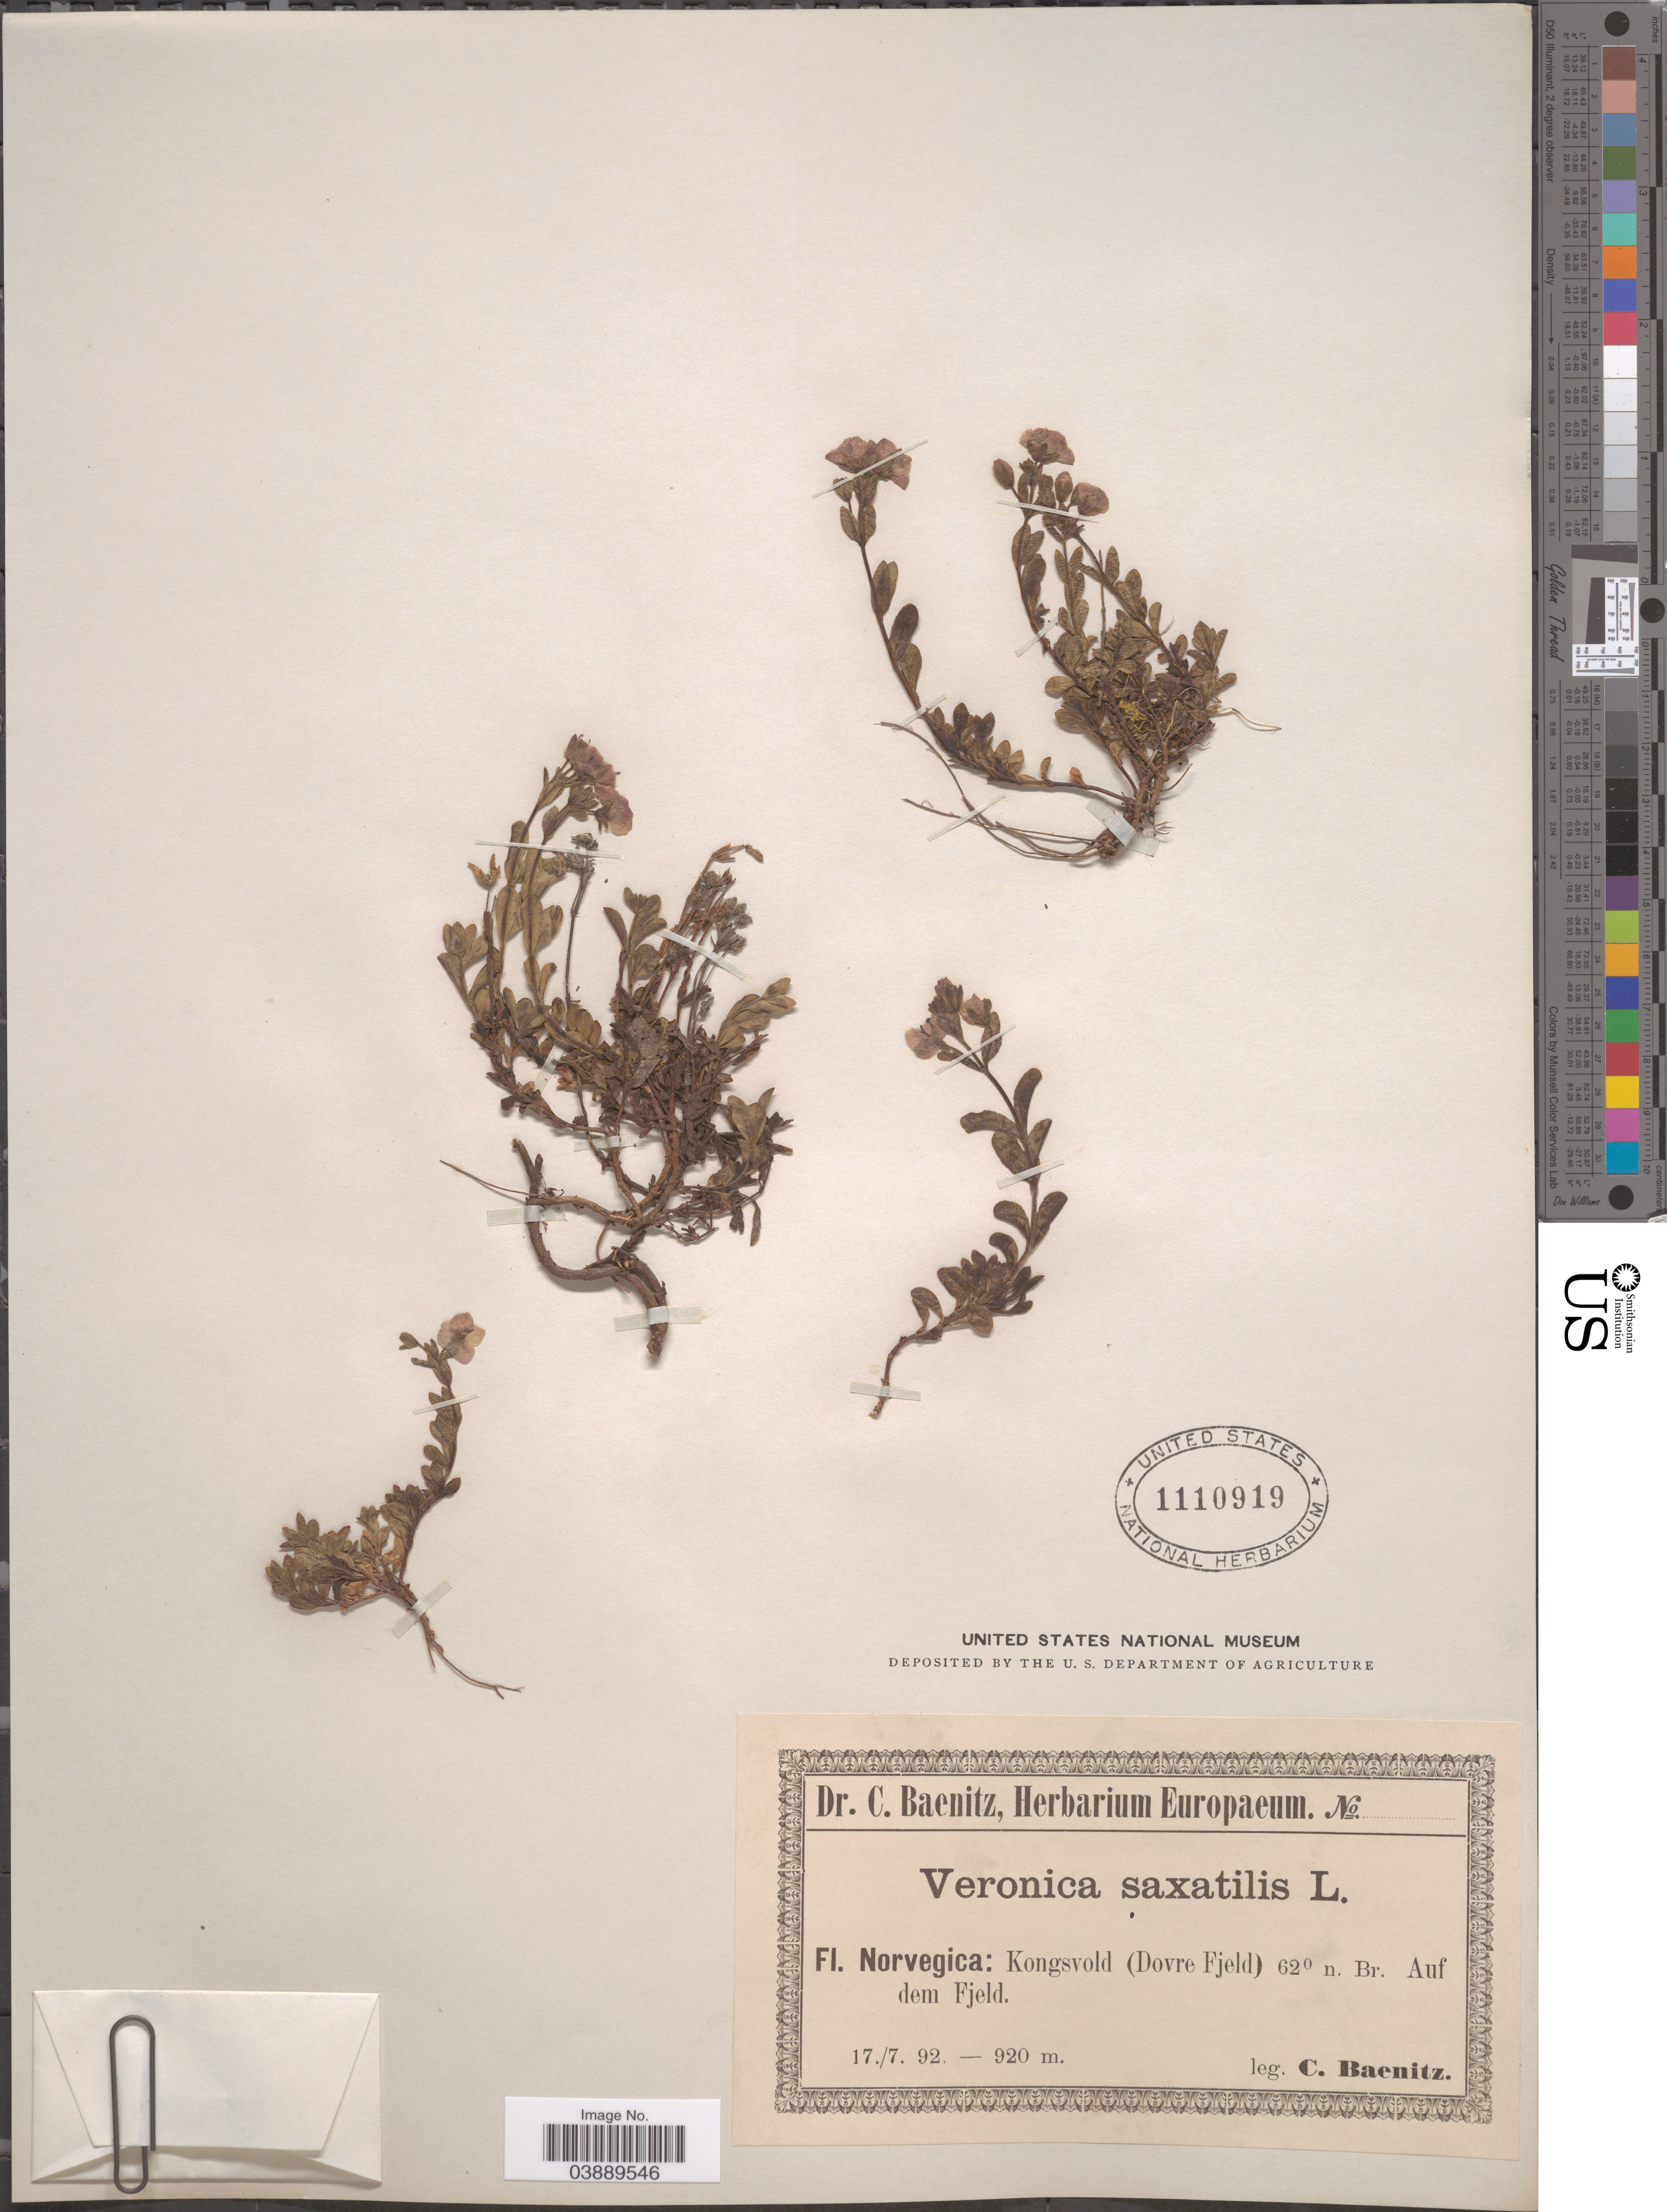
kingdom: Plantae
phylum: Tracheophyta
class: Magnoliopsida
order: Lamiales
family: Plantaginaceae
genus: Veronica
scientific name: Veronica saxatilis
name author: Scop.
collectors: C. G. Baenitz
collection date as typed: Transcribed d/m/y: 17/7/92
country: Norway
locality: Norvegica: Kongsvold (Dovre Fjeld) 62° n. Br. Auf dem Fjeld.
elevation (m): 920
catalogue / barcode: US 1110919